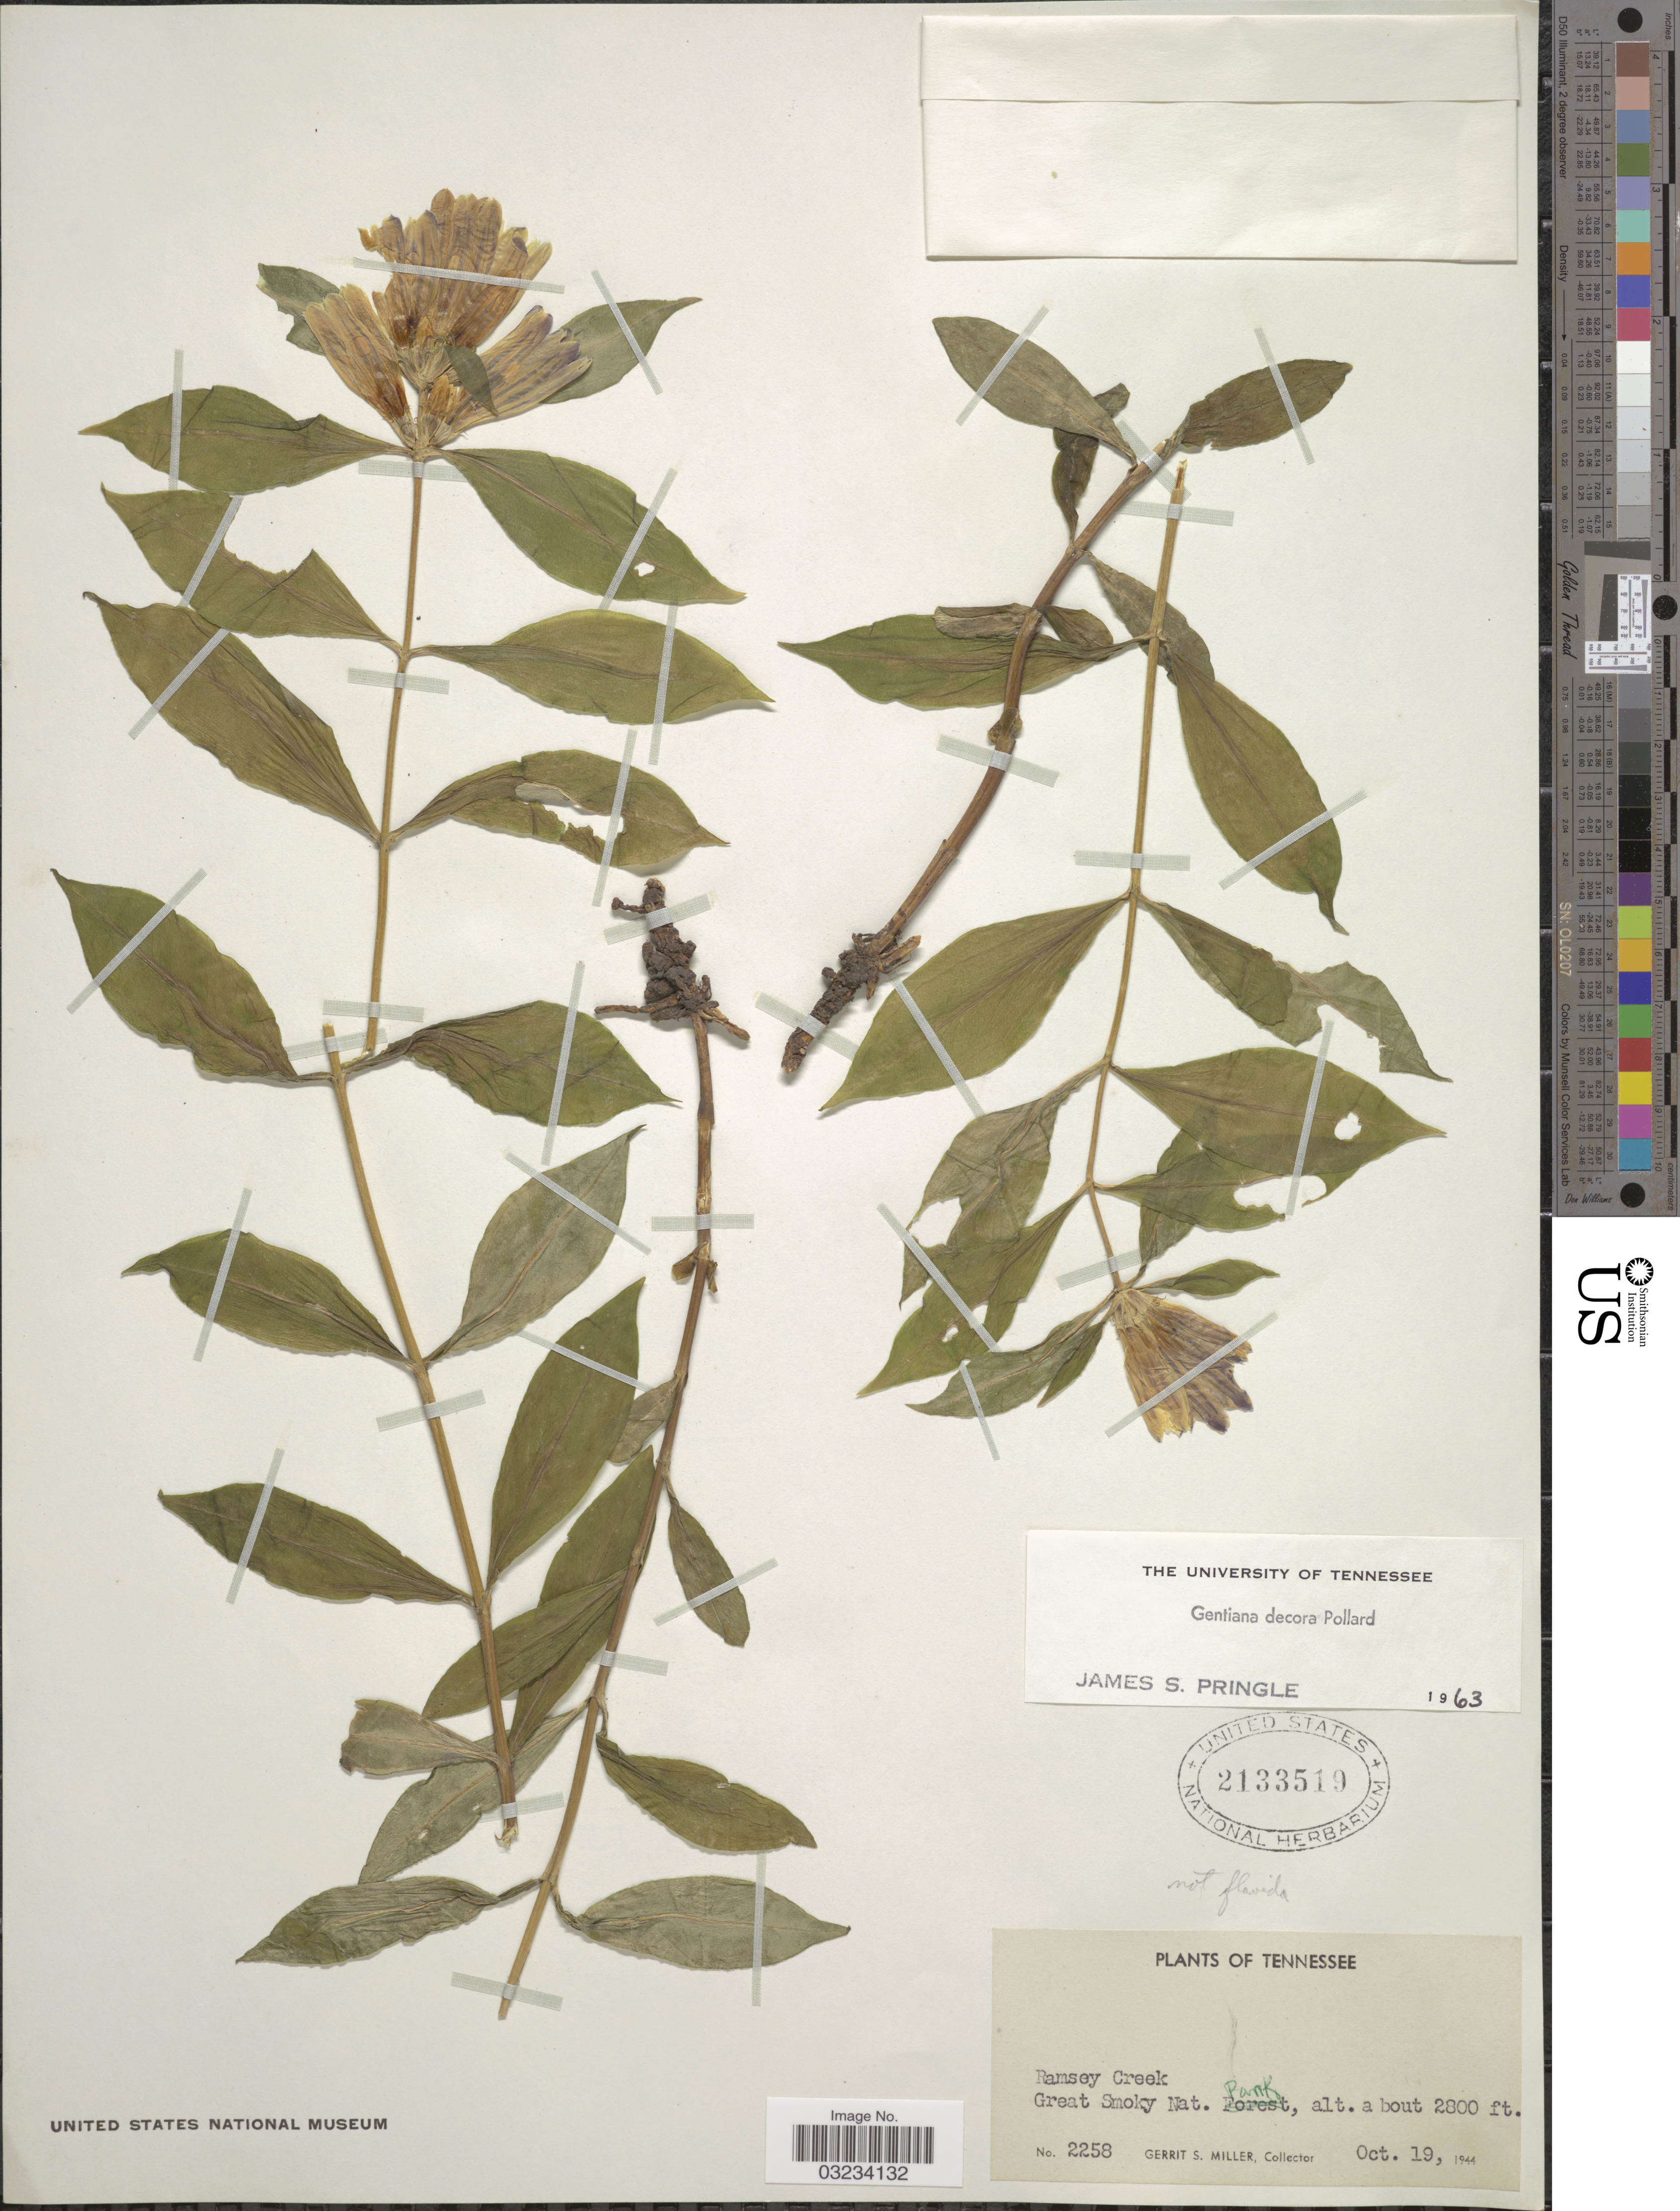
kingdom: Plantae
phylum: Tracheophyta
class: Magnoliopsida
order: Gentianales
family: Gentianaceae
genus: Gentiana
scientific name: Gentiana decora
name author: Pollard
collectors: G. S. Miller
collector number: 2258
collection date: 1944-10-19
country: United States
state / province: Tennessee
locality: Ramsey Creek, Great Smoky Nat. Park.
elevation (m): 853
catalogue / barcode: US 2133519